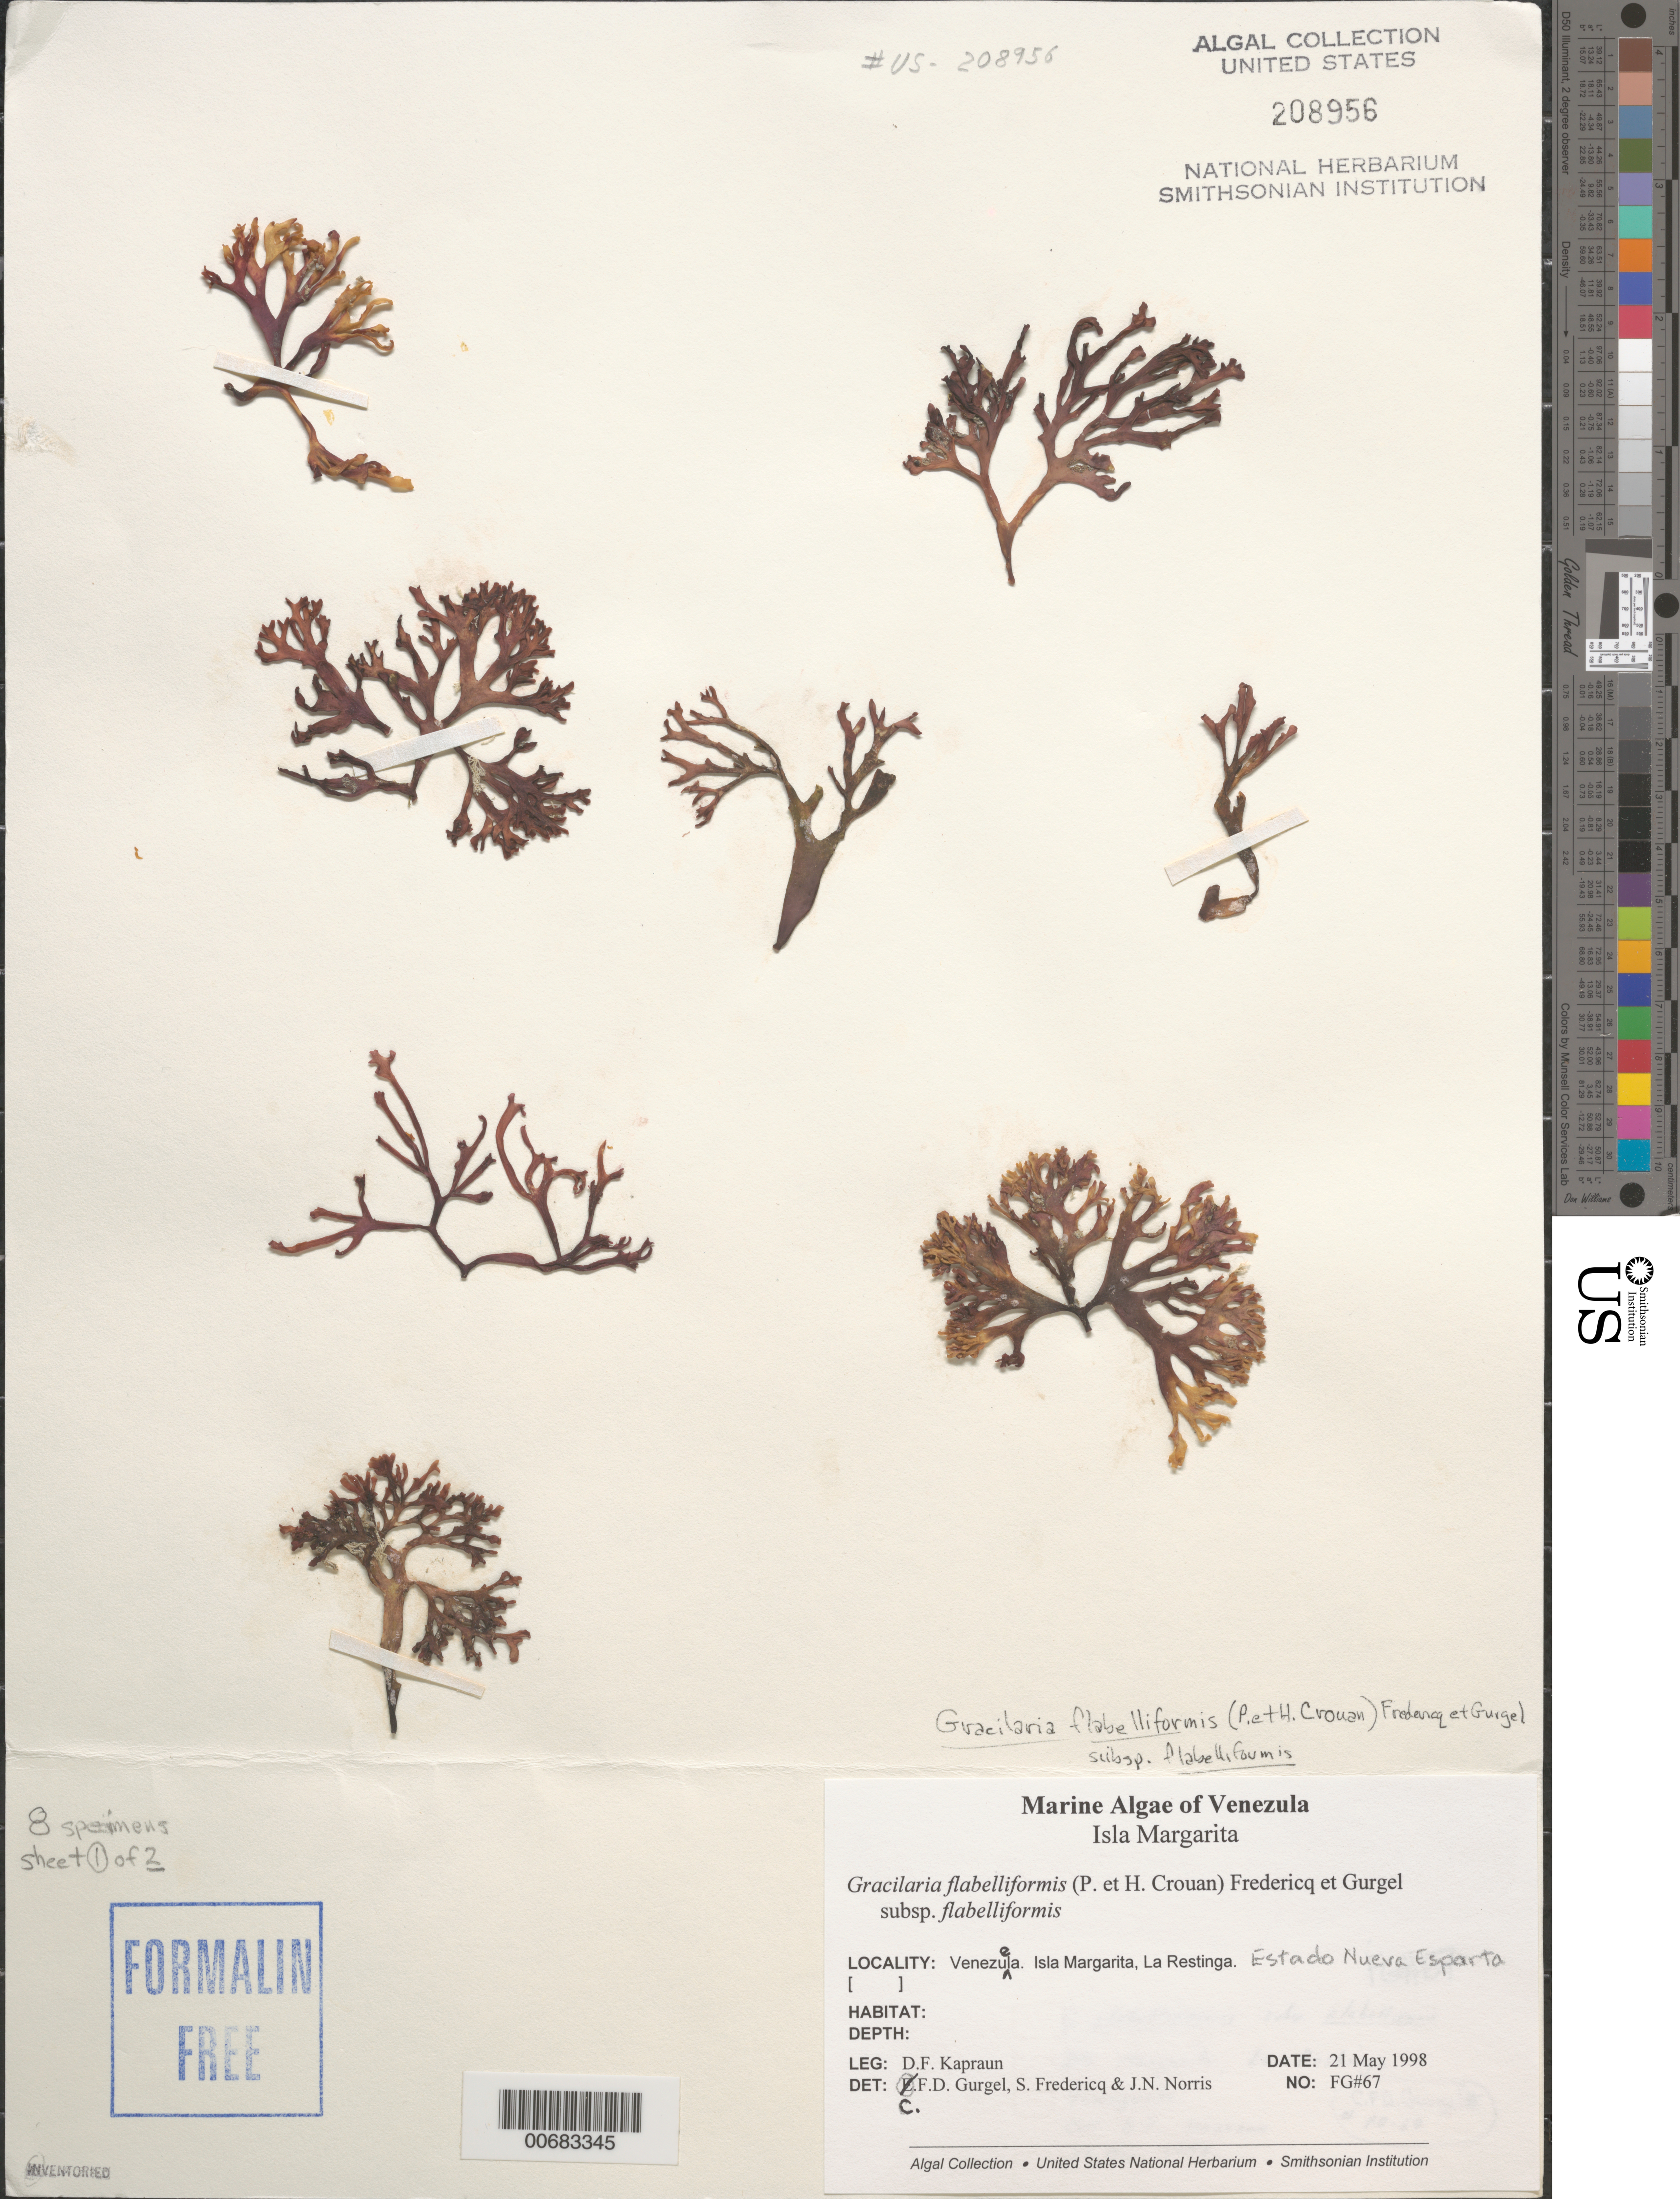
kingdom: Plantae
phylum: Rhodophyta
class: Florideophyceae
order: Gracilariales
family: Gracilariaceae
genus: Gracilaria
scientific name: Gracilaria flabelliformis subsp. flabelliformis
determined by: Gurgel, C. F.; Fredericq, S.; Norris, J. N.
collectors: D. F. Kapraun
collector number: FG-67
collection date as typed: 21 May 1998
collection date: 1998-05-21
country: Venezuela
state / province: Nueva Esparta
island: Margarita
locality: La Restinga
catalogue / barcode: US 208956